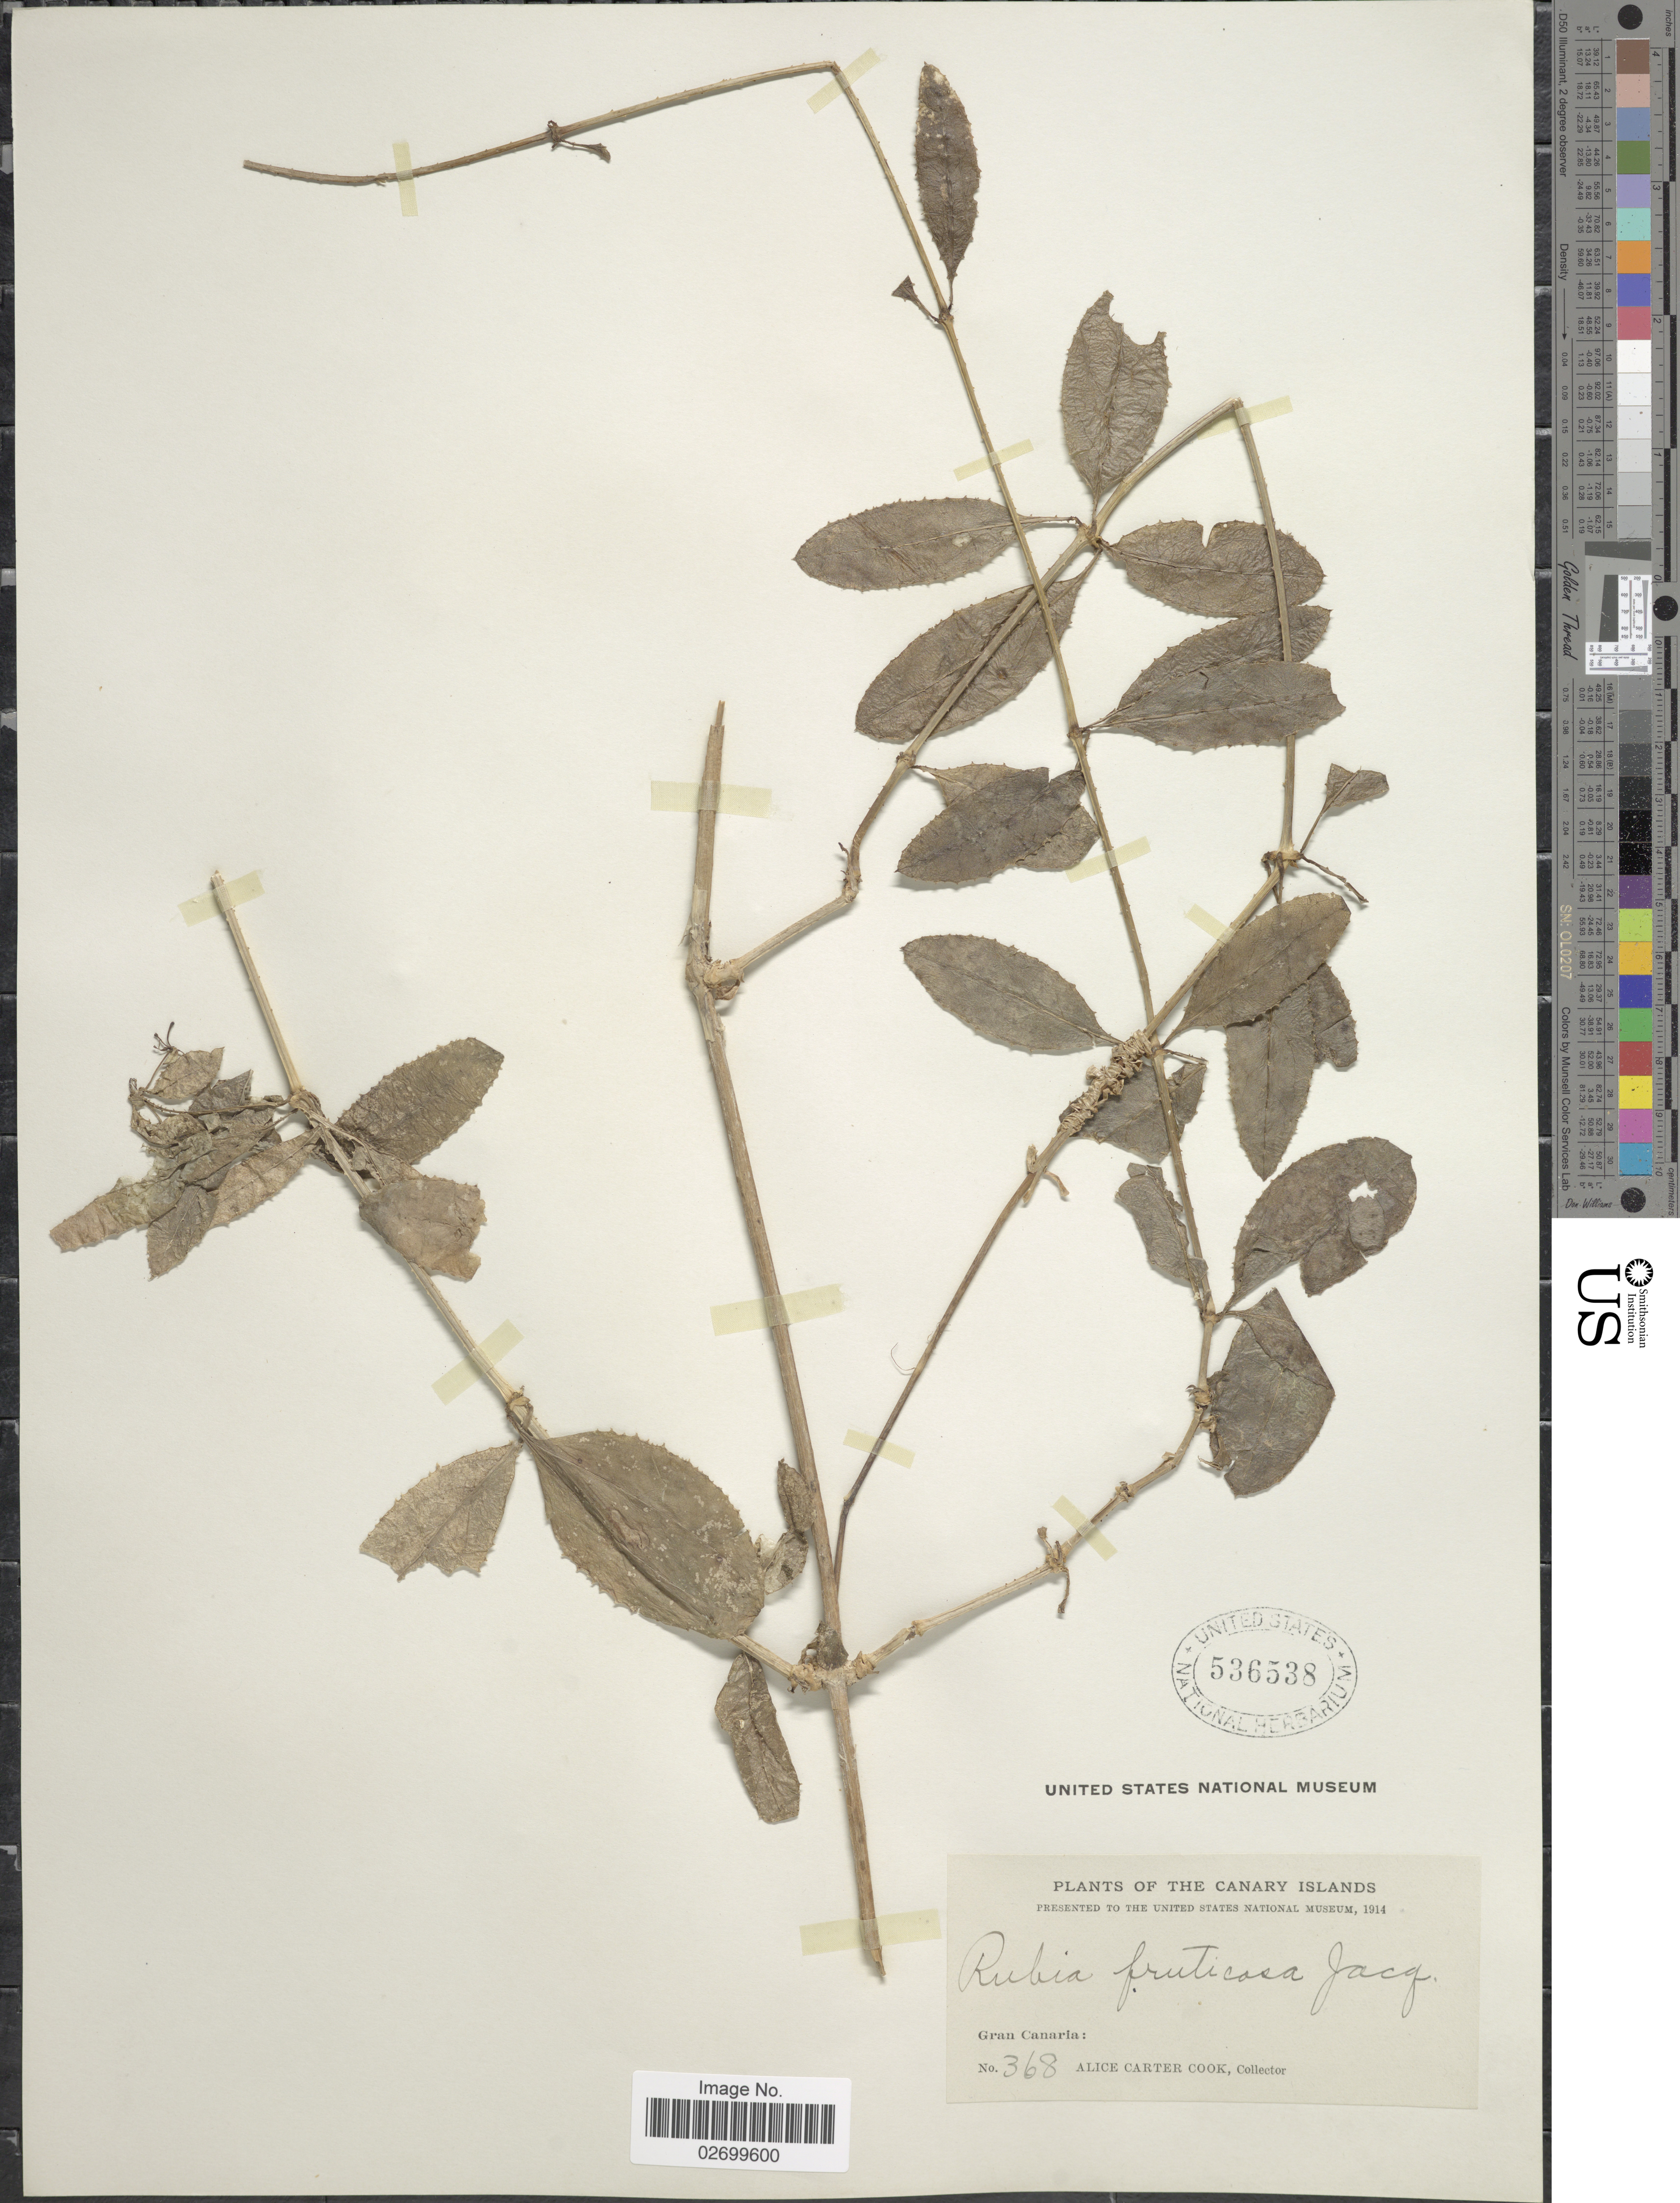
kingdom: Plantae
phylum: Tracheophyta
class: Magnoliopsida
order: Gentianales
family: Rubiaceae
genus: Rubia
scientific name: Rubia fruticosa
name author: Aiton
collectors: Alice C. Cook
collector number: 368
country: Spain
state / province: Canarias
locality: The Canary Islands, Gran Canaria.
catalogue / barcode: US 536538